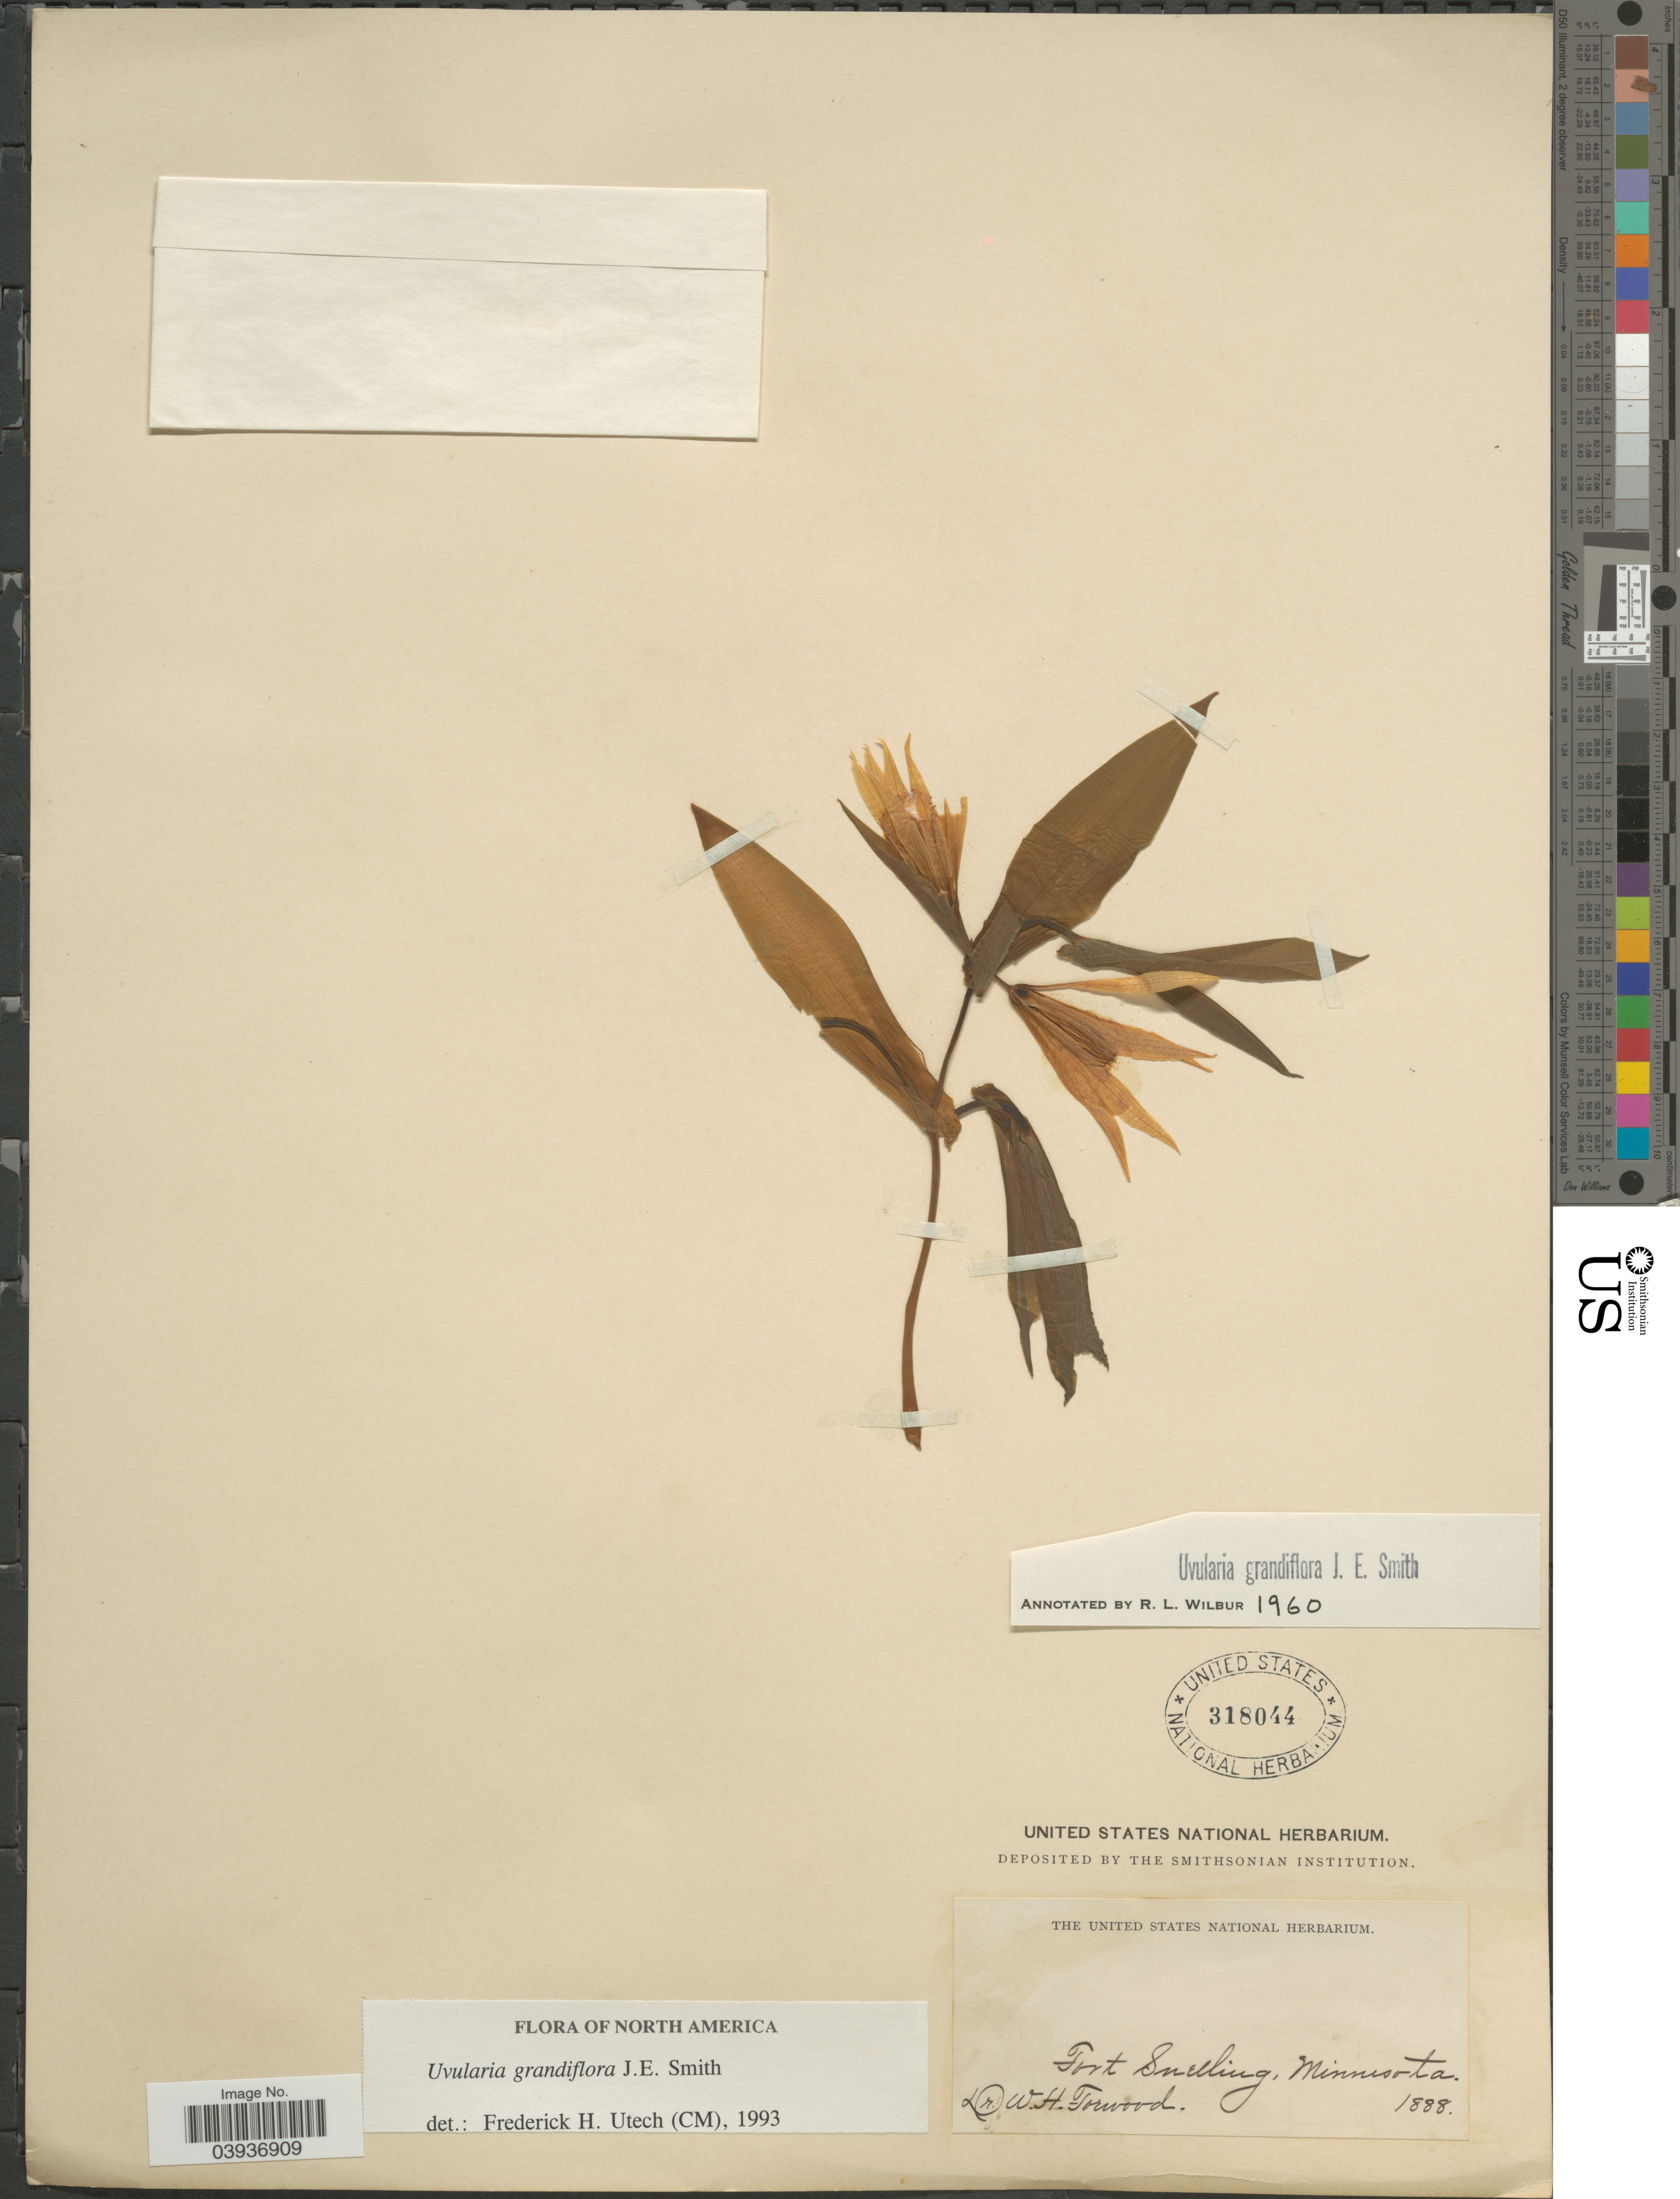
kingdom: Plantae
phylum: Tracheophyta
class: Liliopsida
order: Liliales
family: Colchicaceae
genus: Uvularia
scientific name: Uvularia grandiflora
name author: Sm.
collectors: W. Forwood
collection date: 1888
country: United States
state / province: Minnesota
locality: Fort Snelling.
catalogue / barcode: US 318044